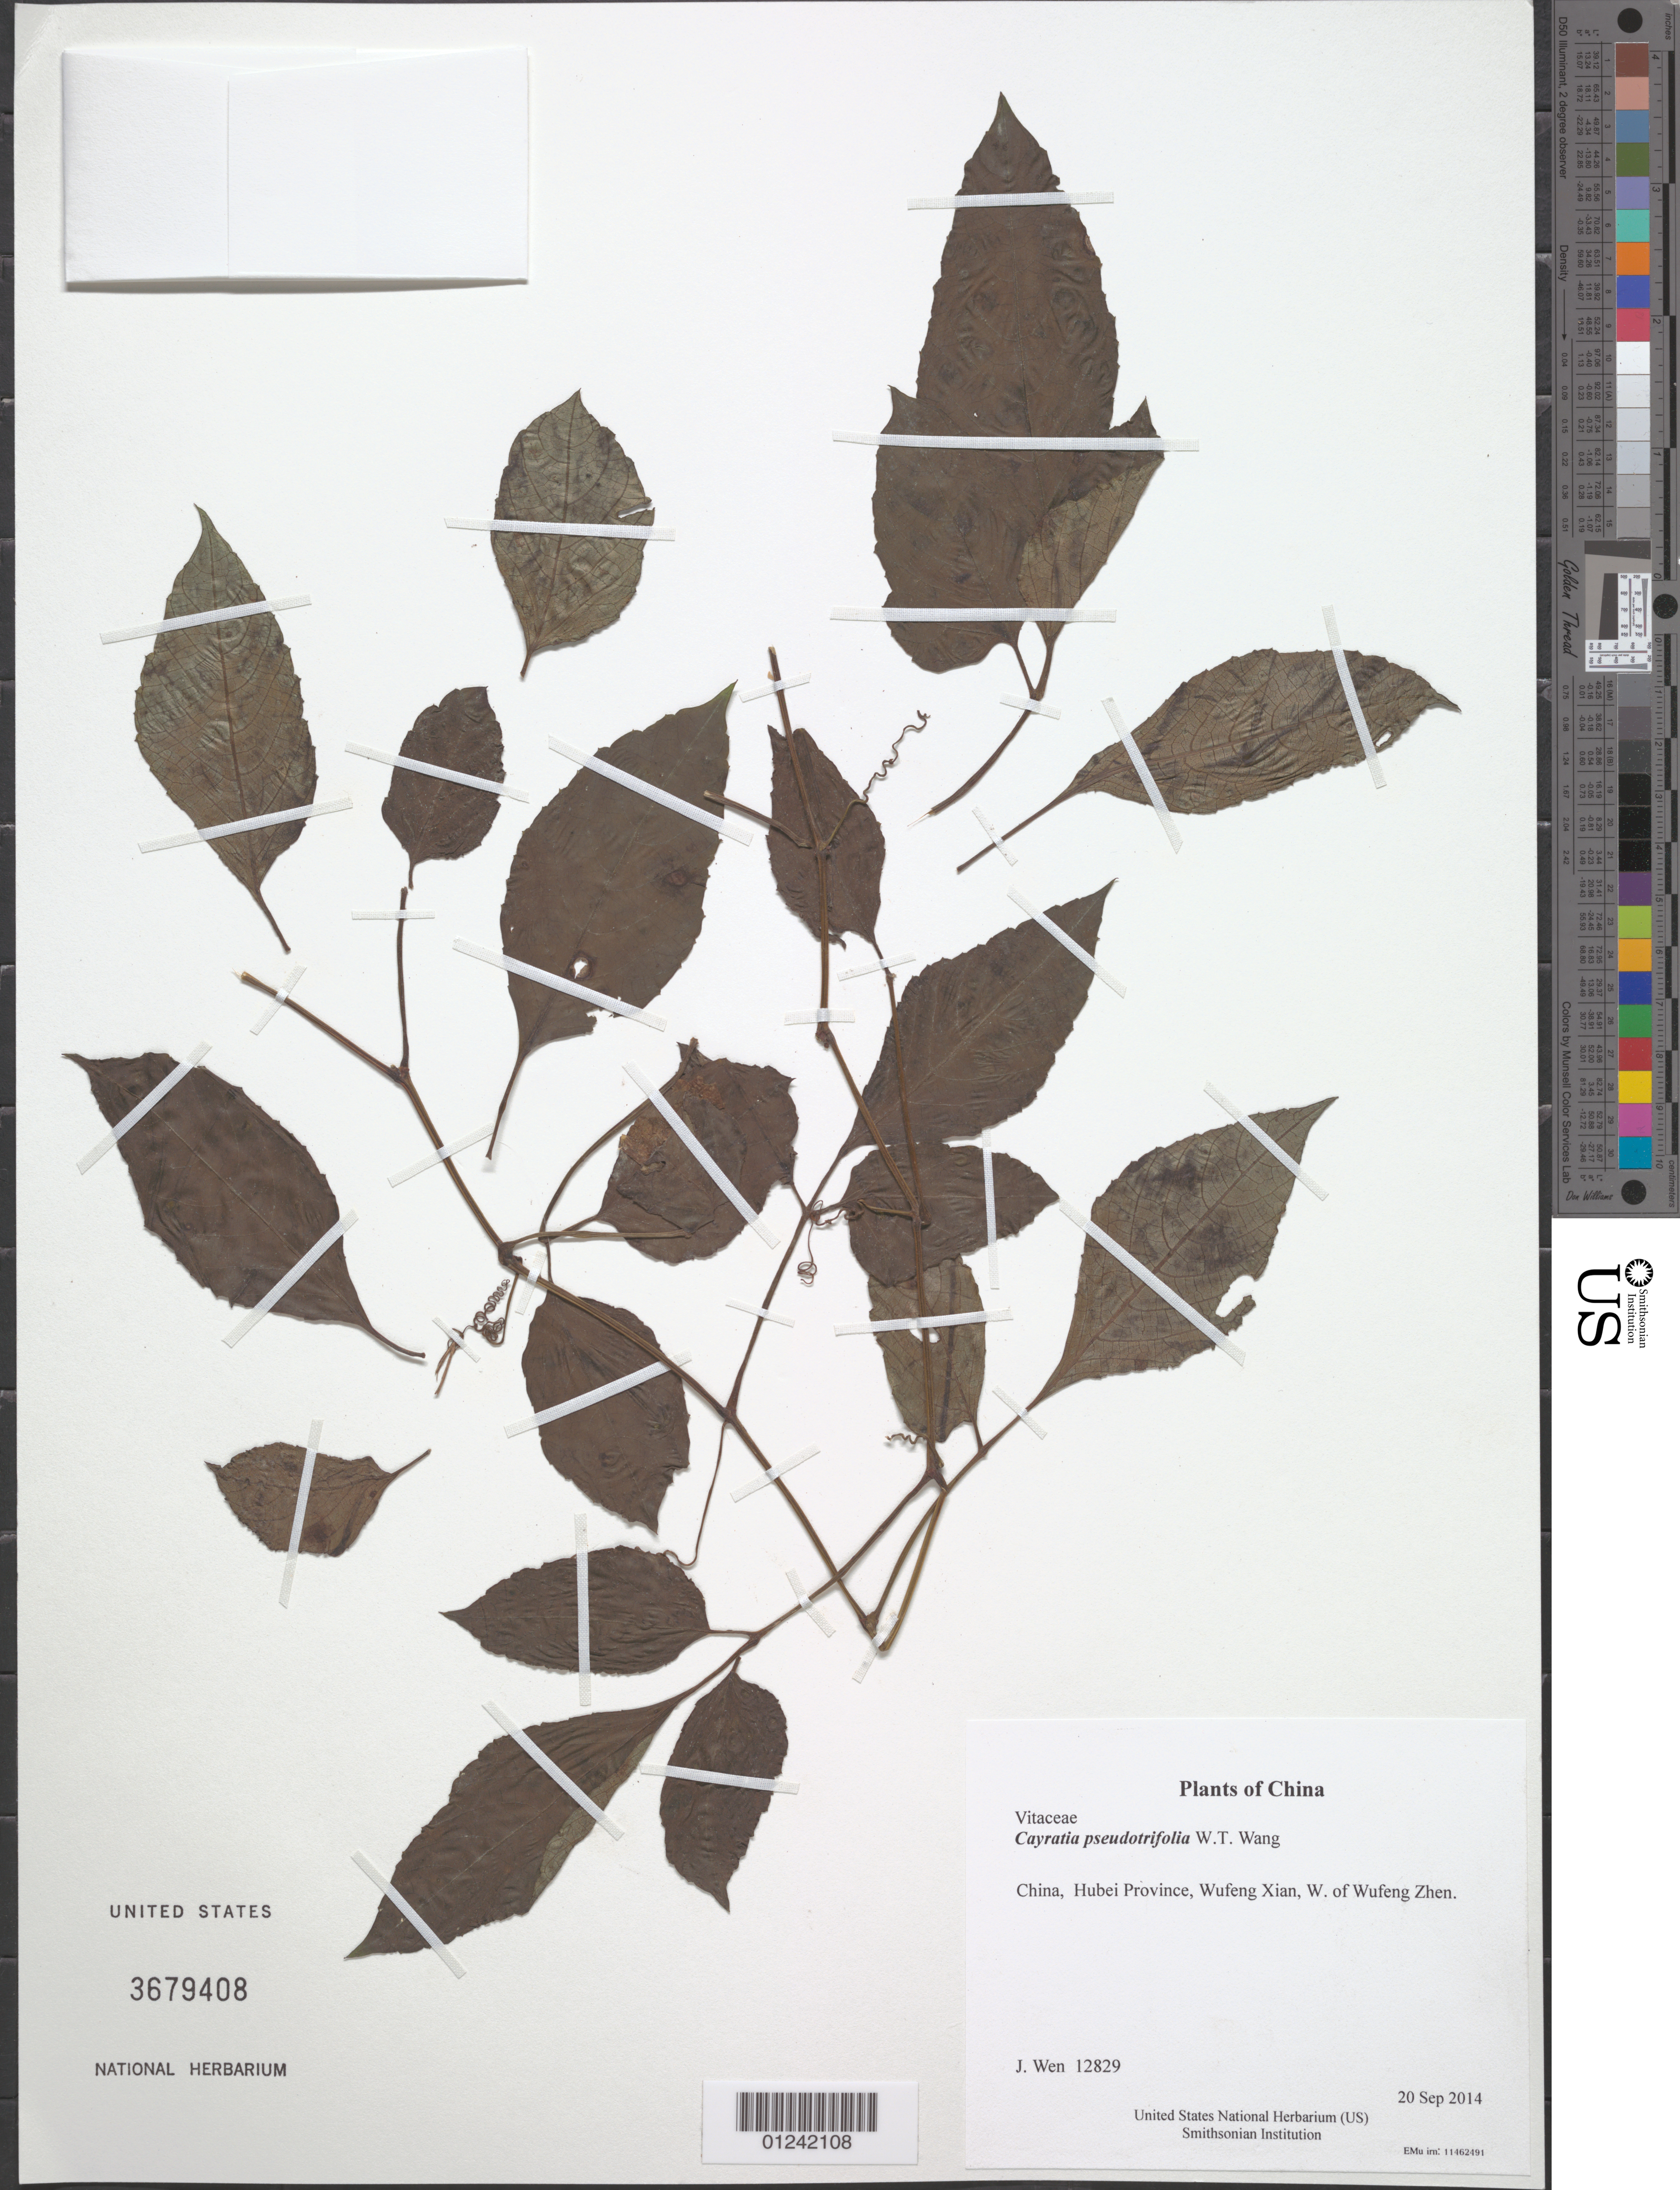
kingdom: Plantae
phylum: Tracheophyta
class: Magnoliopsida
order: Vitales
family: Vitaceae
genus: Cayratia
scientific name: Cayratia pseudotrifolia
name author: W.T. Wang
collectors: J. Wen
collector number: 12829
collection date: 2014-09-20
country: China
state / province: Hubei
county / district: Wufeng Xian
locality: W. of Wufeng Zhen.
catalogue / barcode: US 3679408